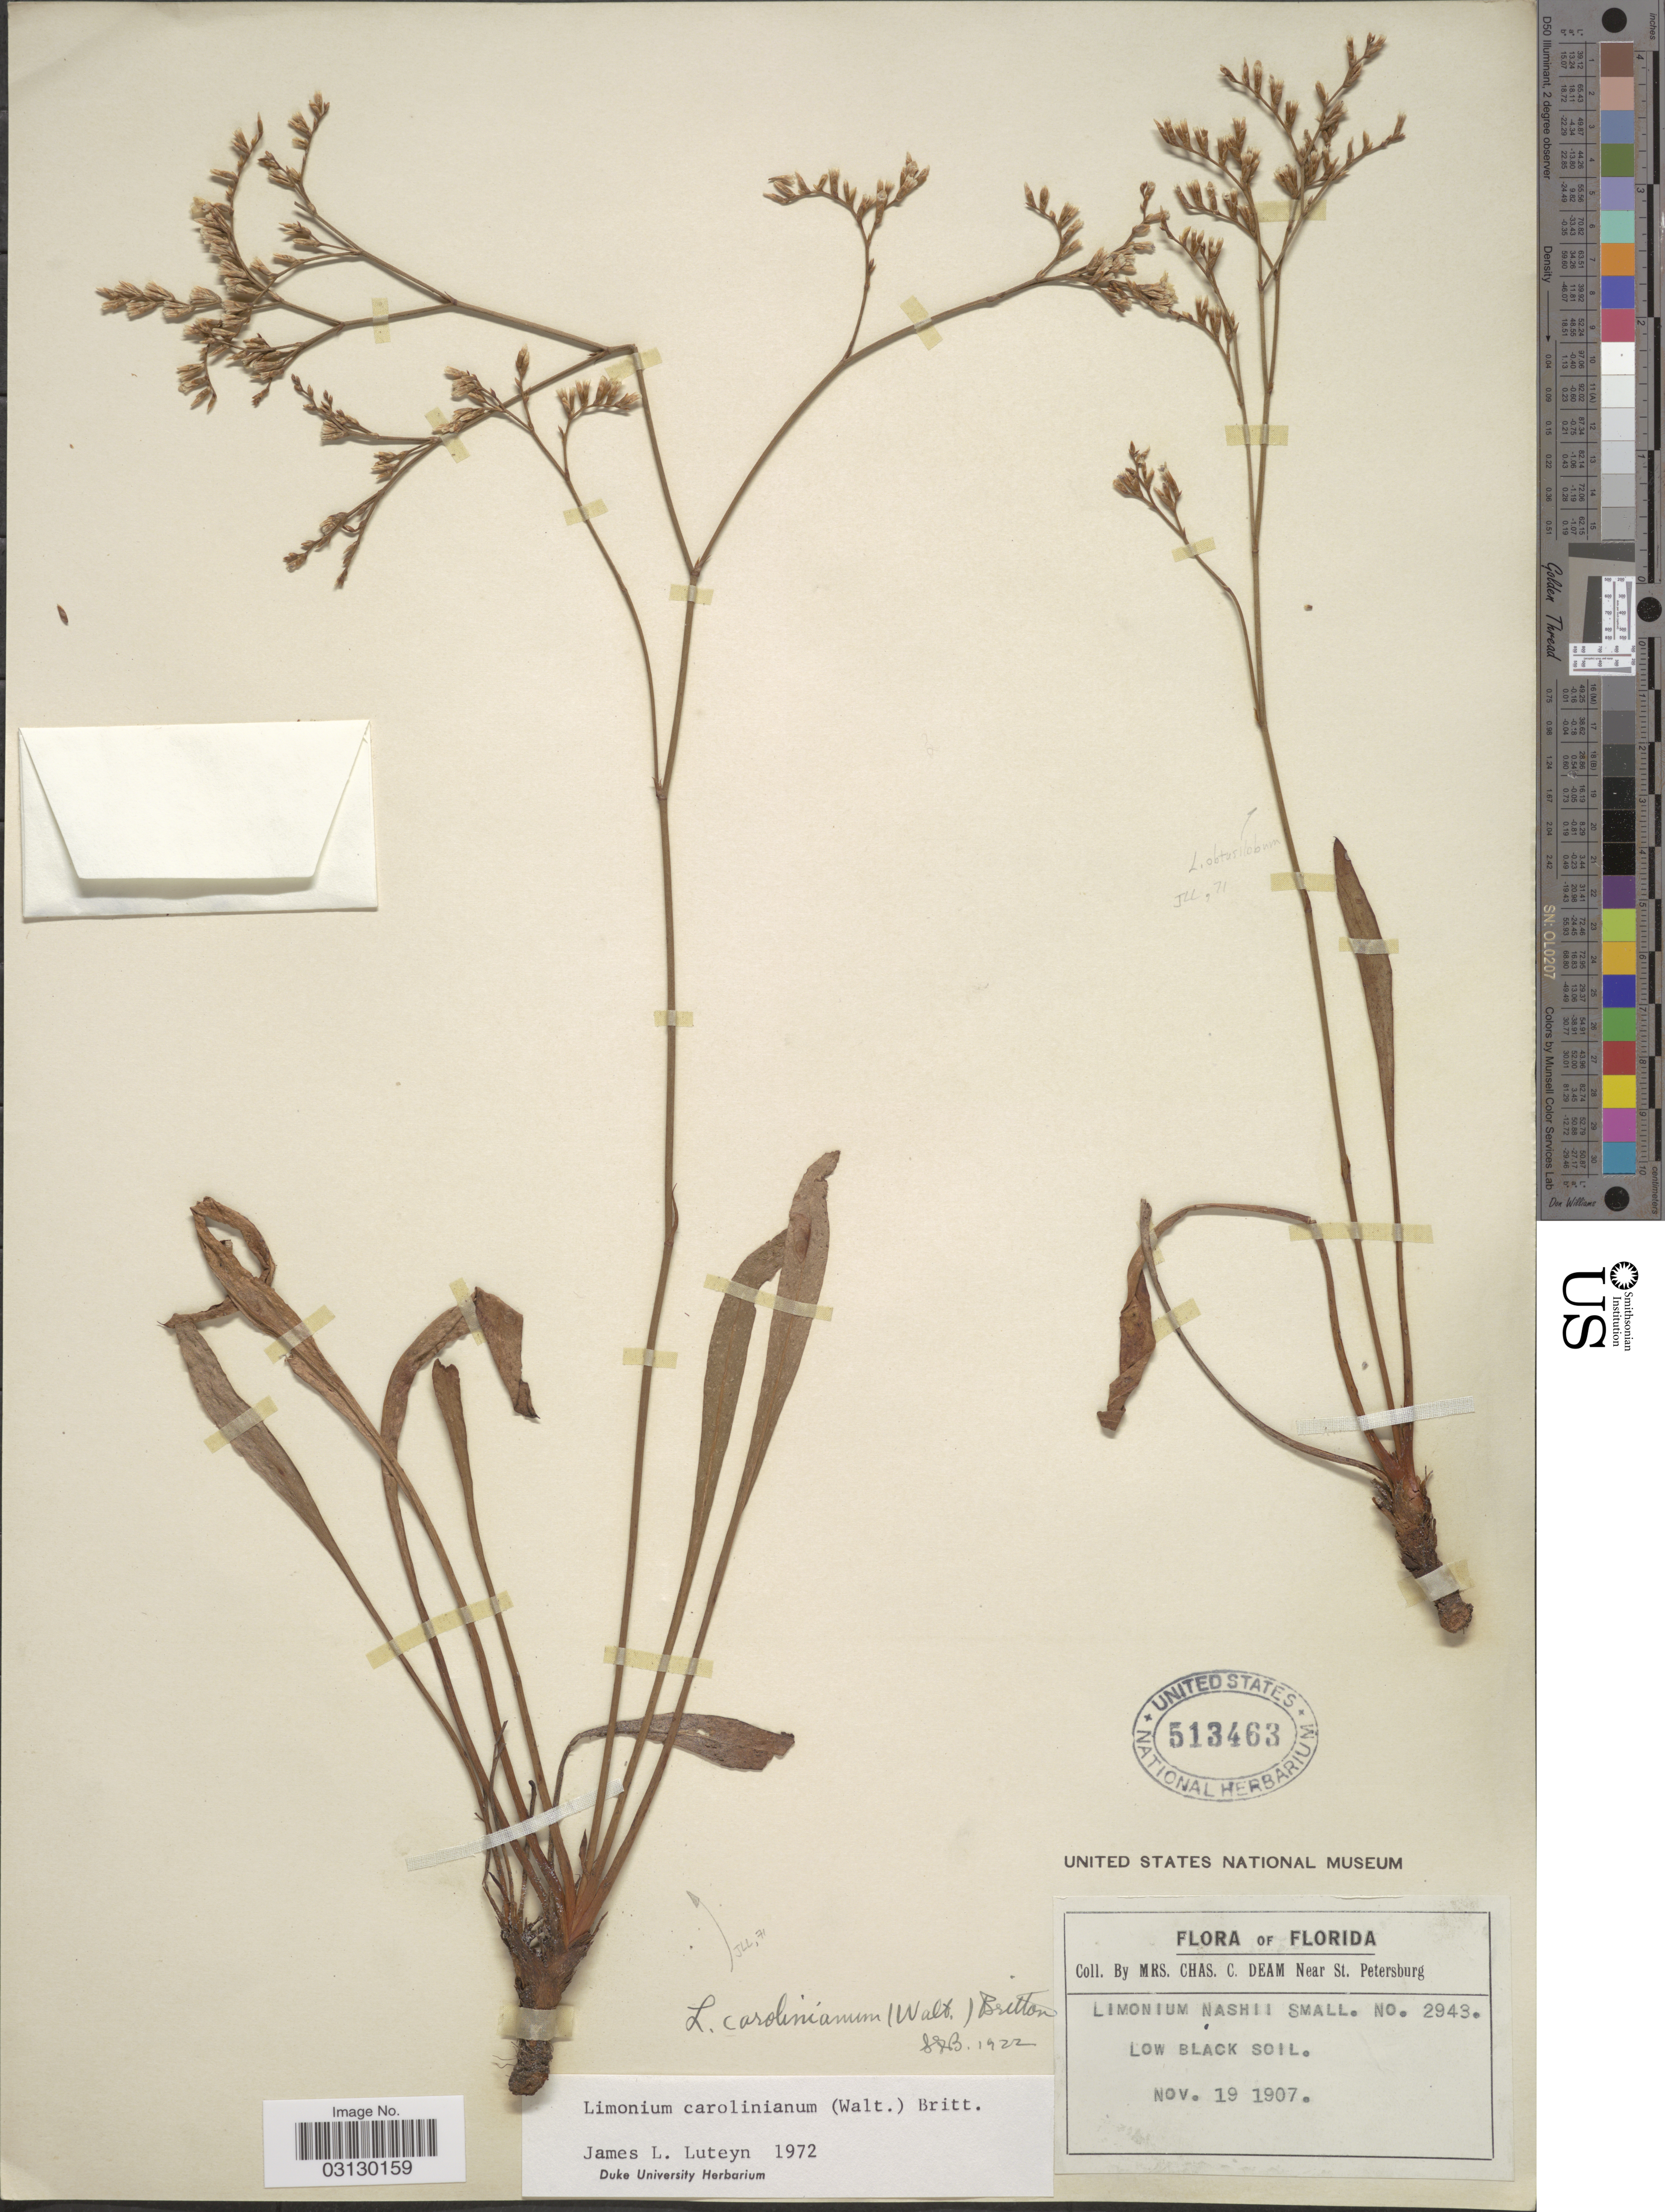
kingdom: Plantae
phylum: Tracheophyta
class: Magnoliopsida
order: Caryophyllales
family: Plumbaginaceae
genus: Limonium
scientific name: Limonium carolinianum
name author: (Walter) Britton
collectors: C. Deam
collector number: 2943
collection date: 1907-11-19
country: United States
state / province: Florida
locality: Low black soil.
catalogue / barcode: US 513463